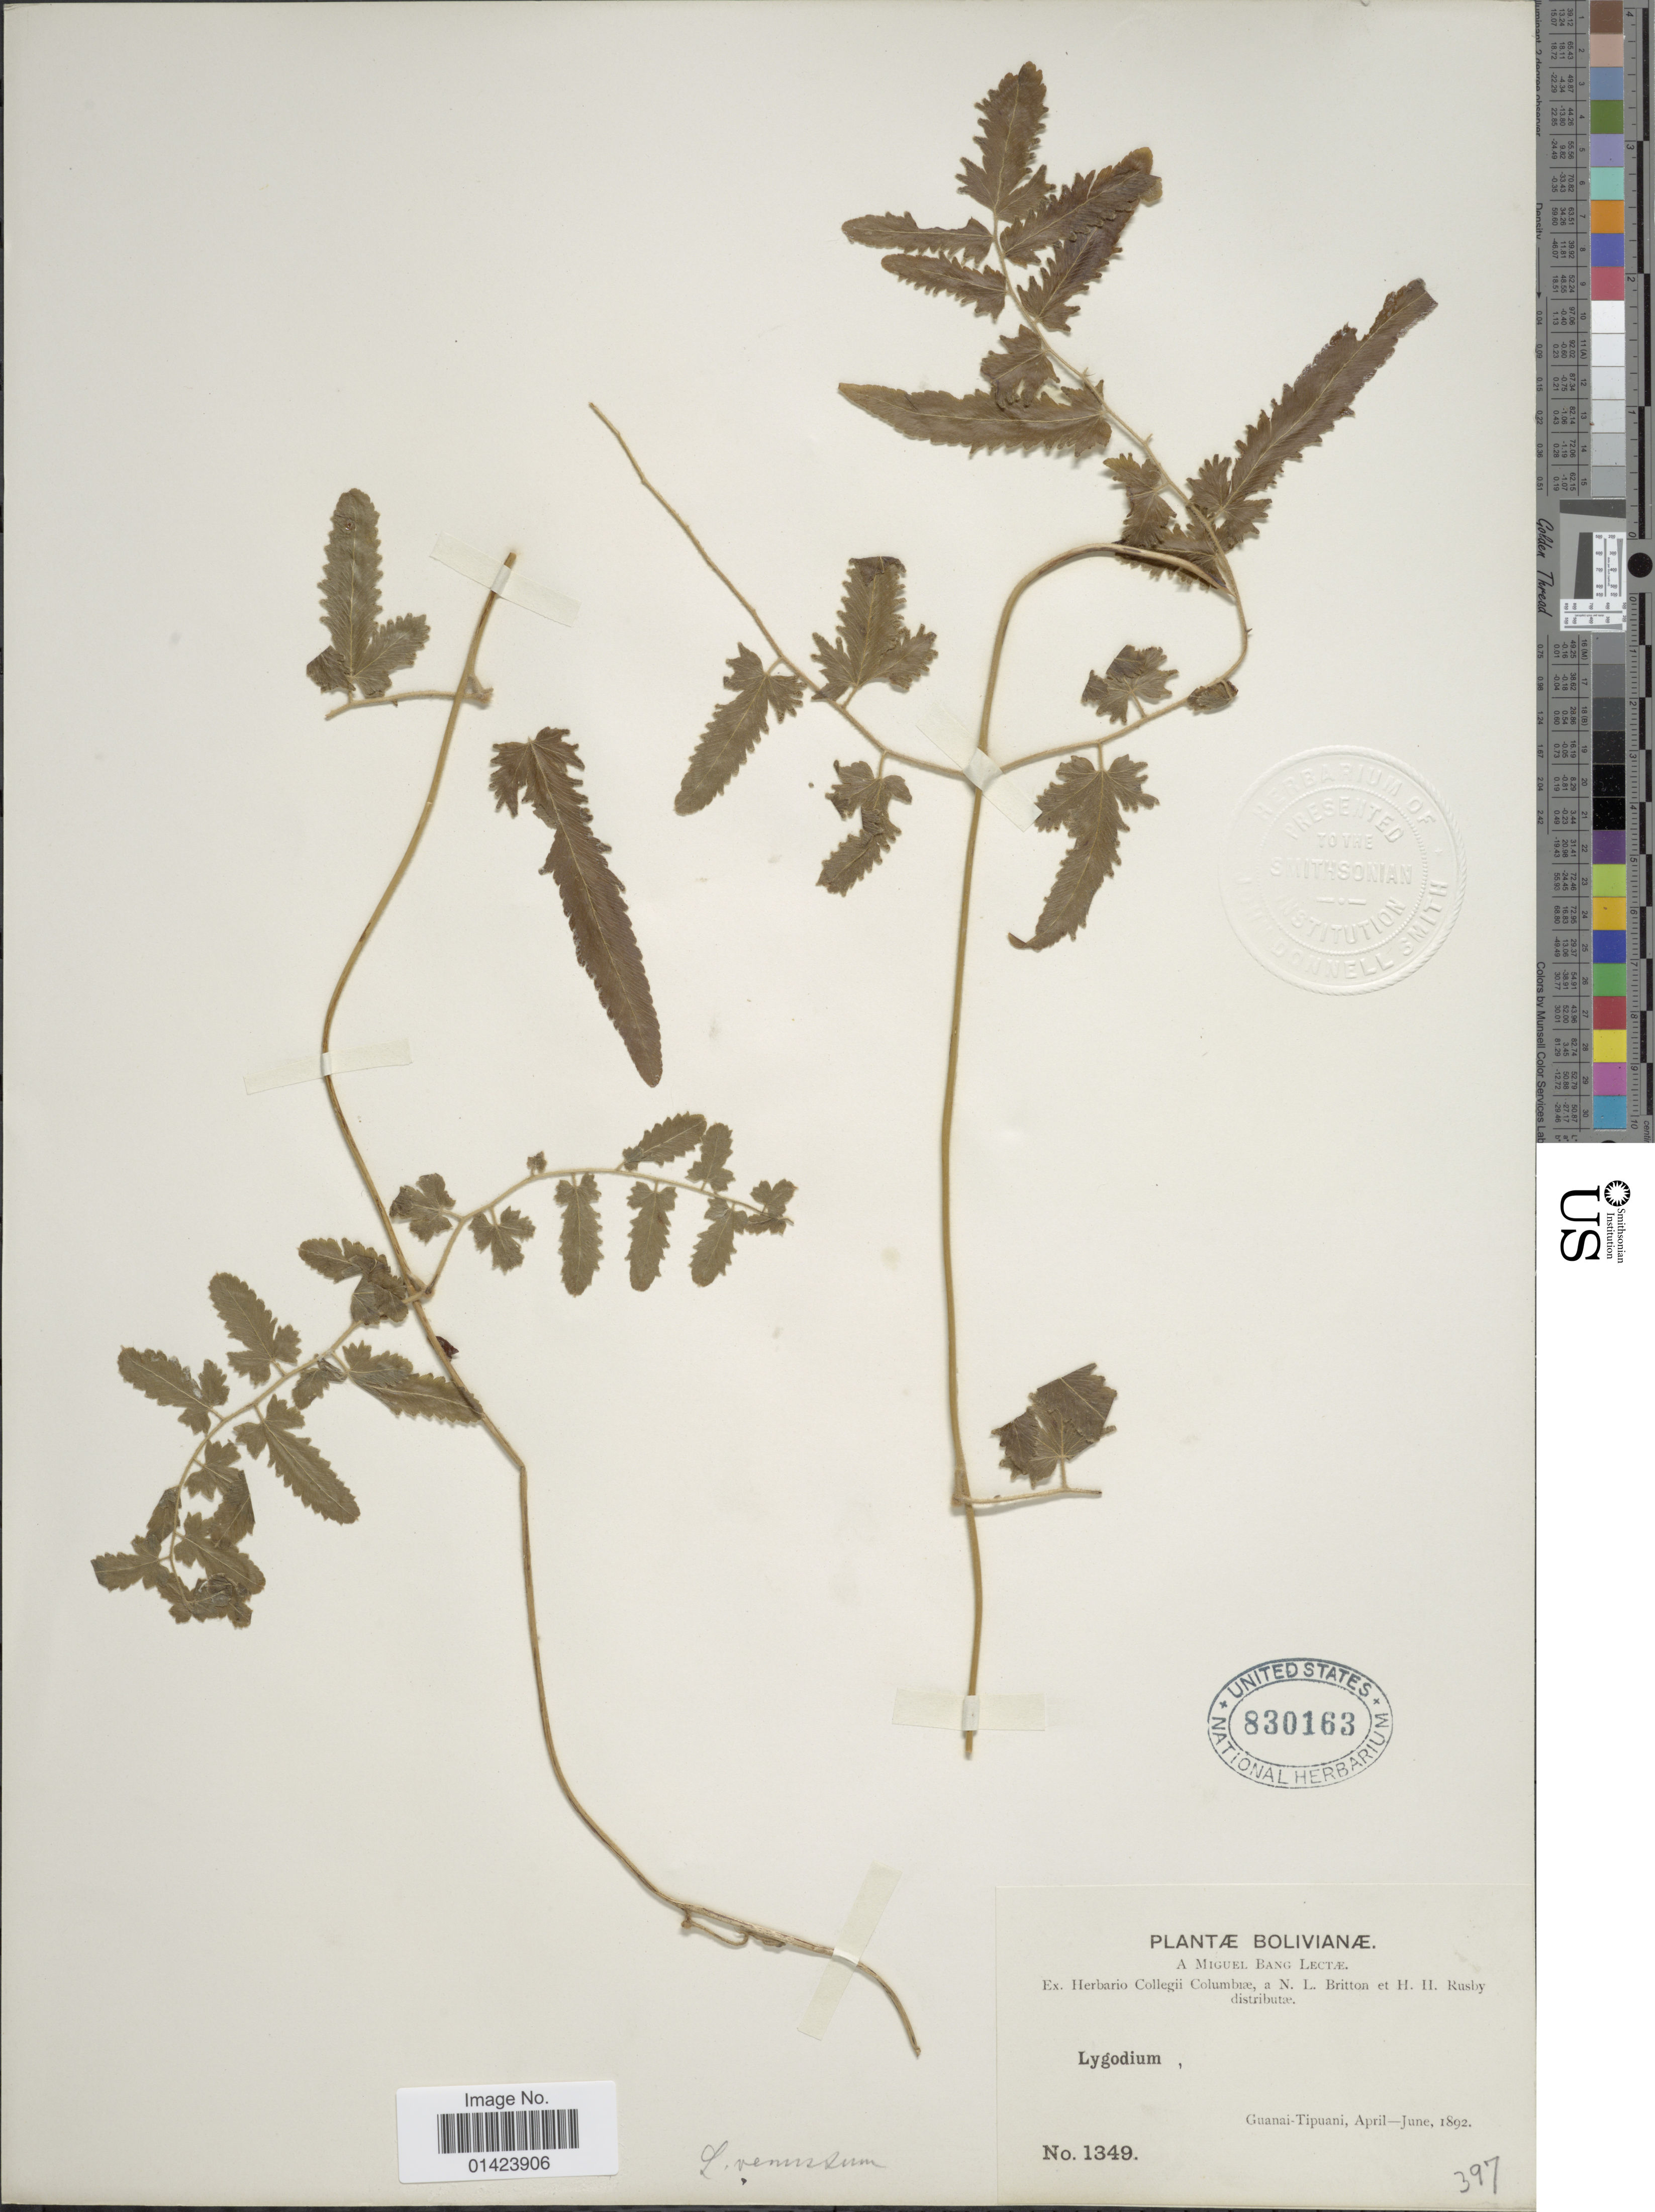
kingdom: Plantae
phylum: Tracheophyta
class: Polypodiopsida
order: Schizaeales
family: Lygodiaceae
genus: Lygodium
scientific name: Lygodium venustum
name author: Sw.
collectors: M. Bang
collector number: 1349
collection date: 1892-04/1892-06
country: Bolivia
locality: Guanai-Tipiani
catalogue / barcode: US 830163